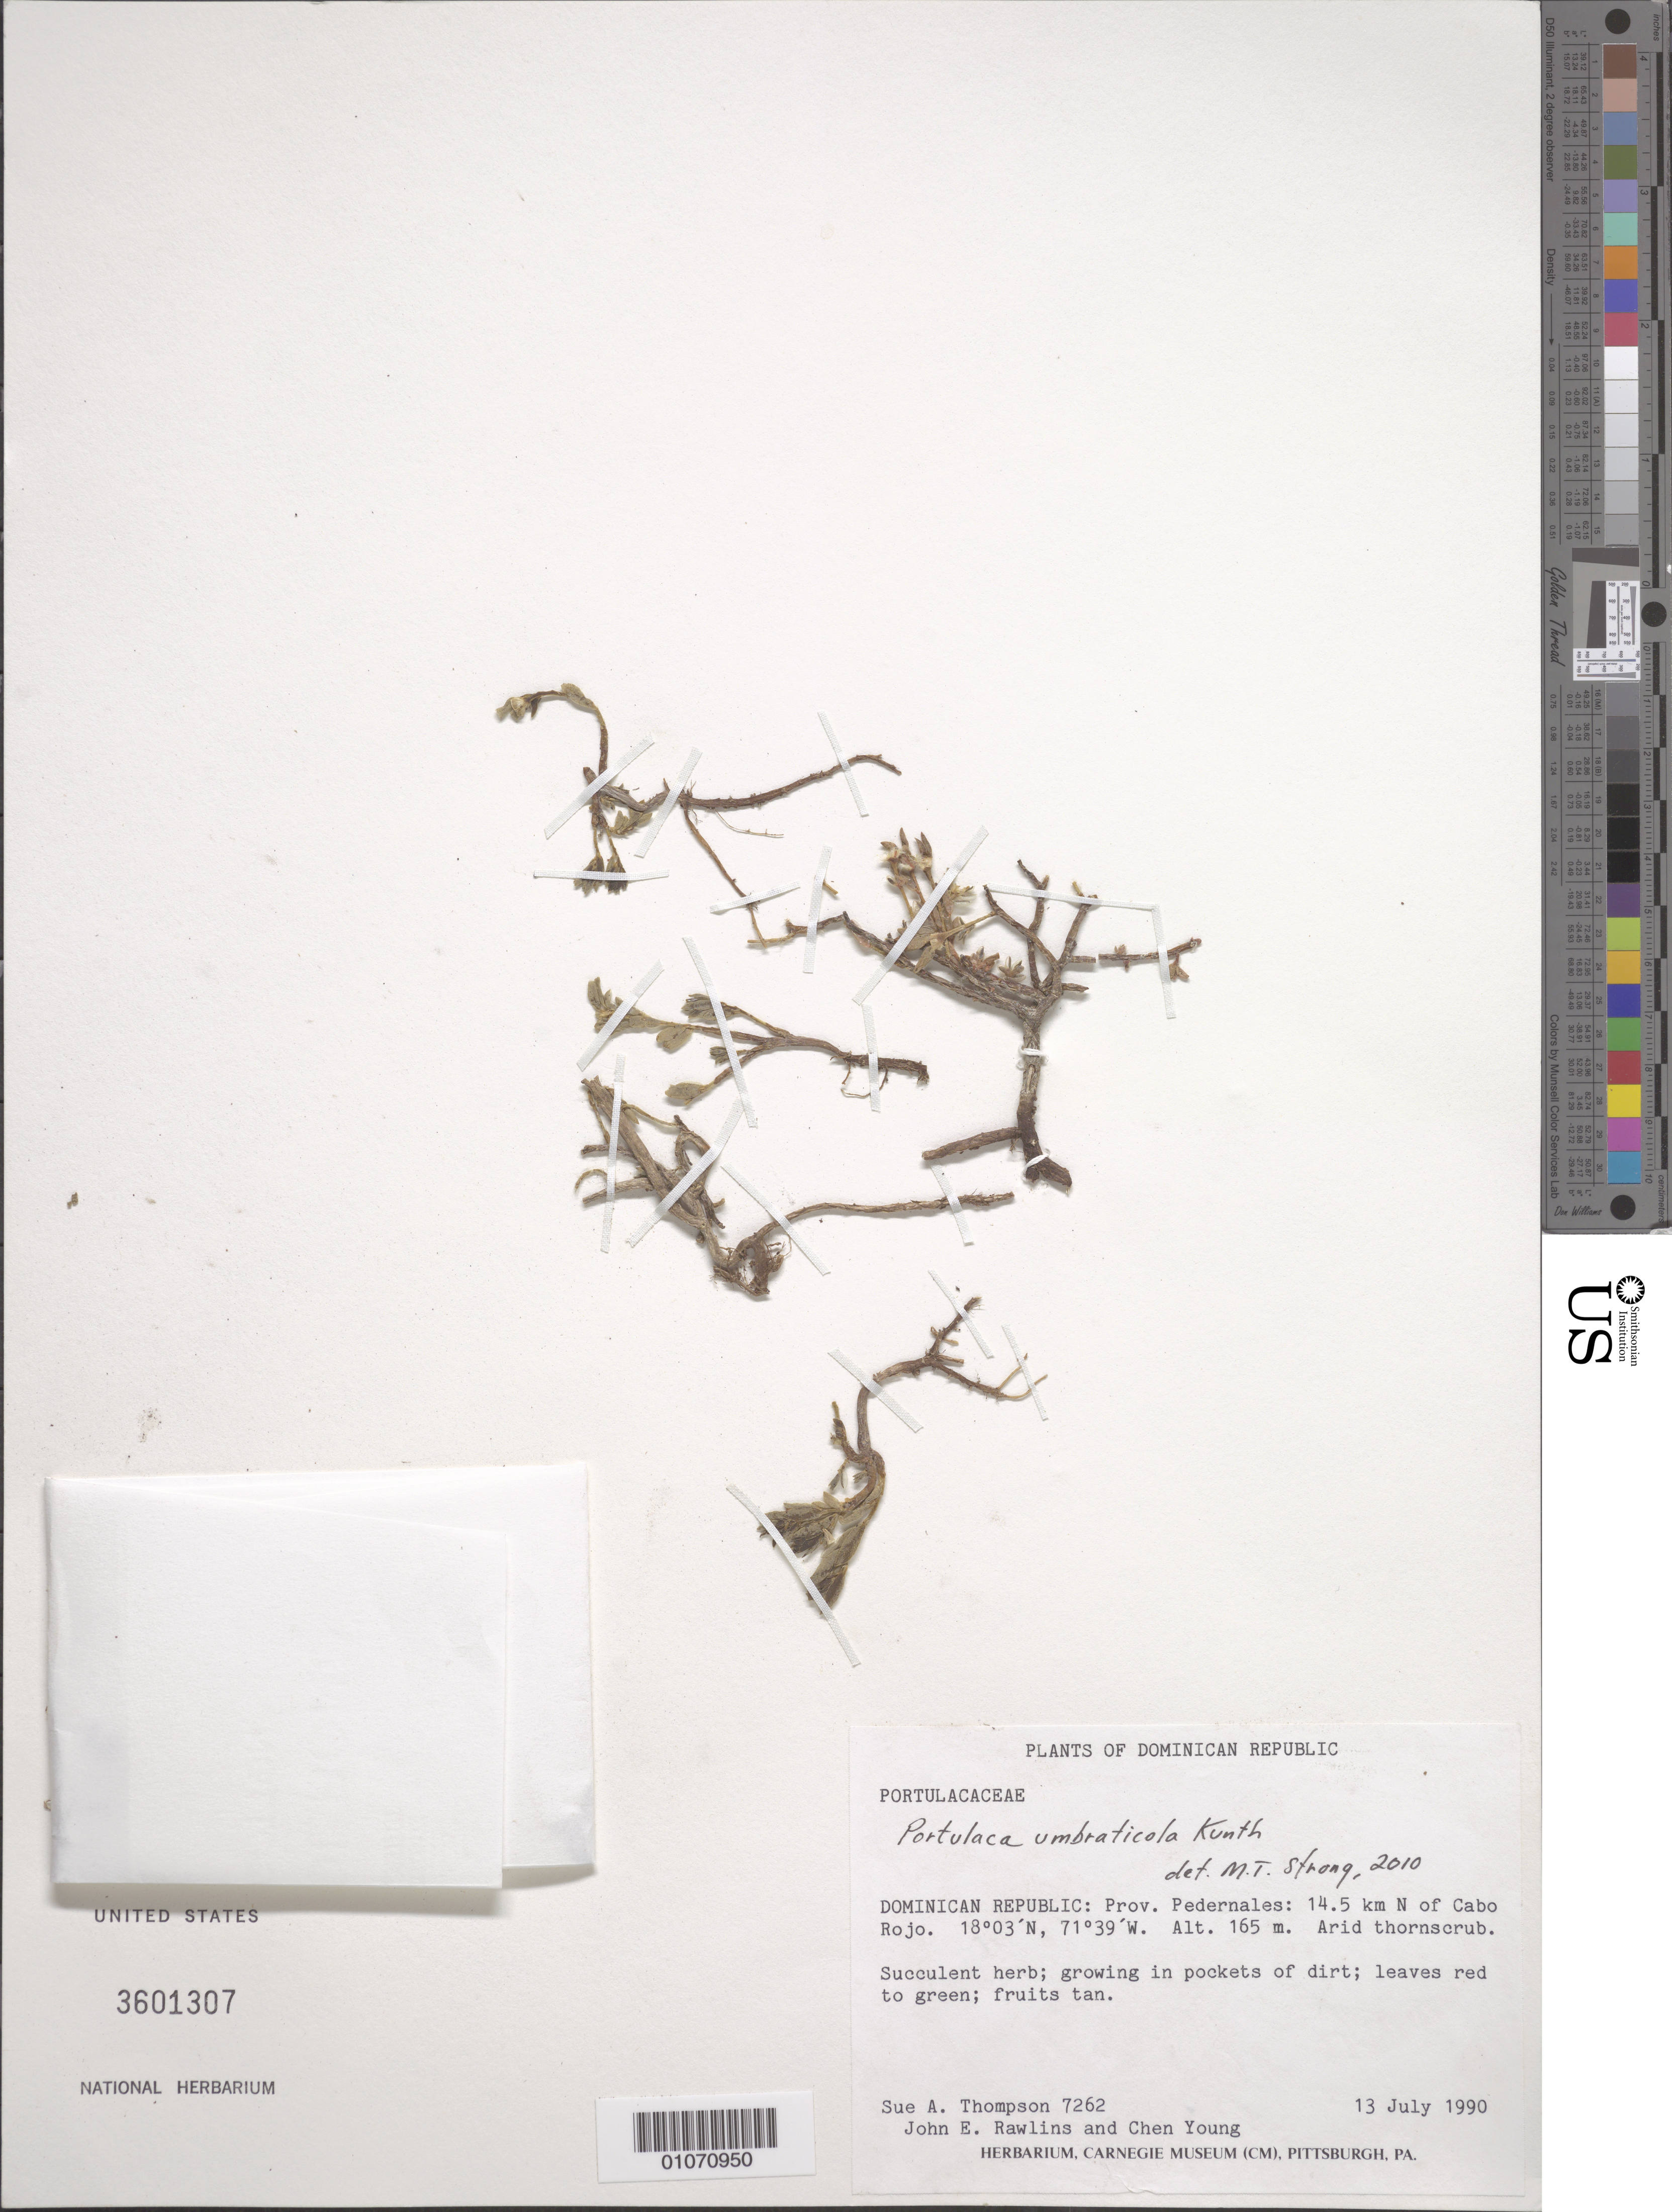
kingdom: Plantae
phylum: Tracheophyta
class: Magnoliopsida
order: Caryophyllales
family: Portulacaceae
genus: Portulaca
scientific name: Portulaca umbraticola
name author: Kunth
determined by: Strong, M. T., (US), Smithsonian Institution - National Museum of Natural History (UNITED STATES)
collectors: S. A. Thompson, J. Rawlins & C. Young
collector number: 7262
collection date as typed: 13 Jul 1990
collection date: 1990-07-13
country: Dominican Republic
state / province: Pedernales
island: Hispaniola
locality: Cabo Rojo, 14.5 km N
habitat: Arid thorn scrub, growing in pockets of dirt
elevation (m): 165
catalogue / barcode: US 3601307